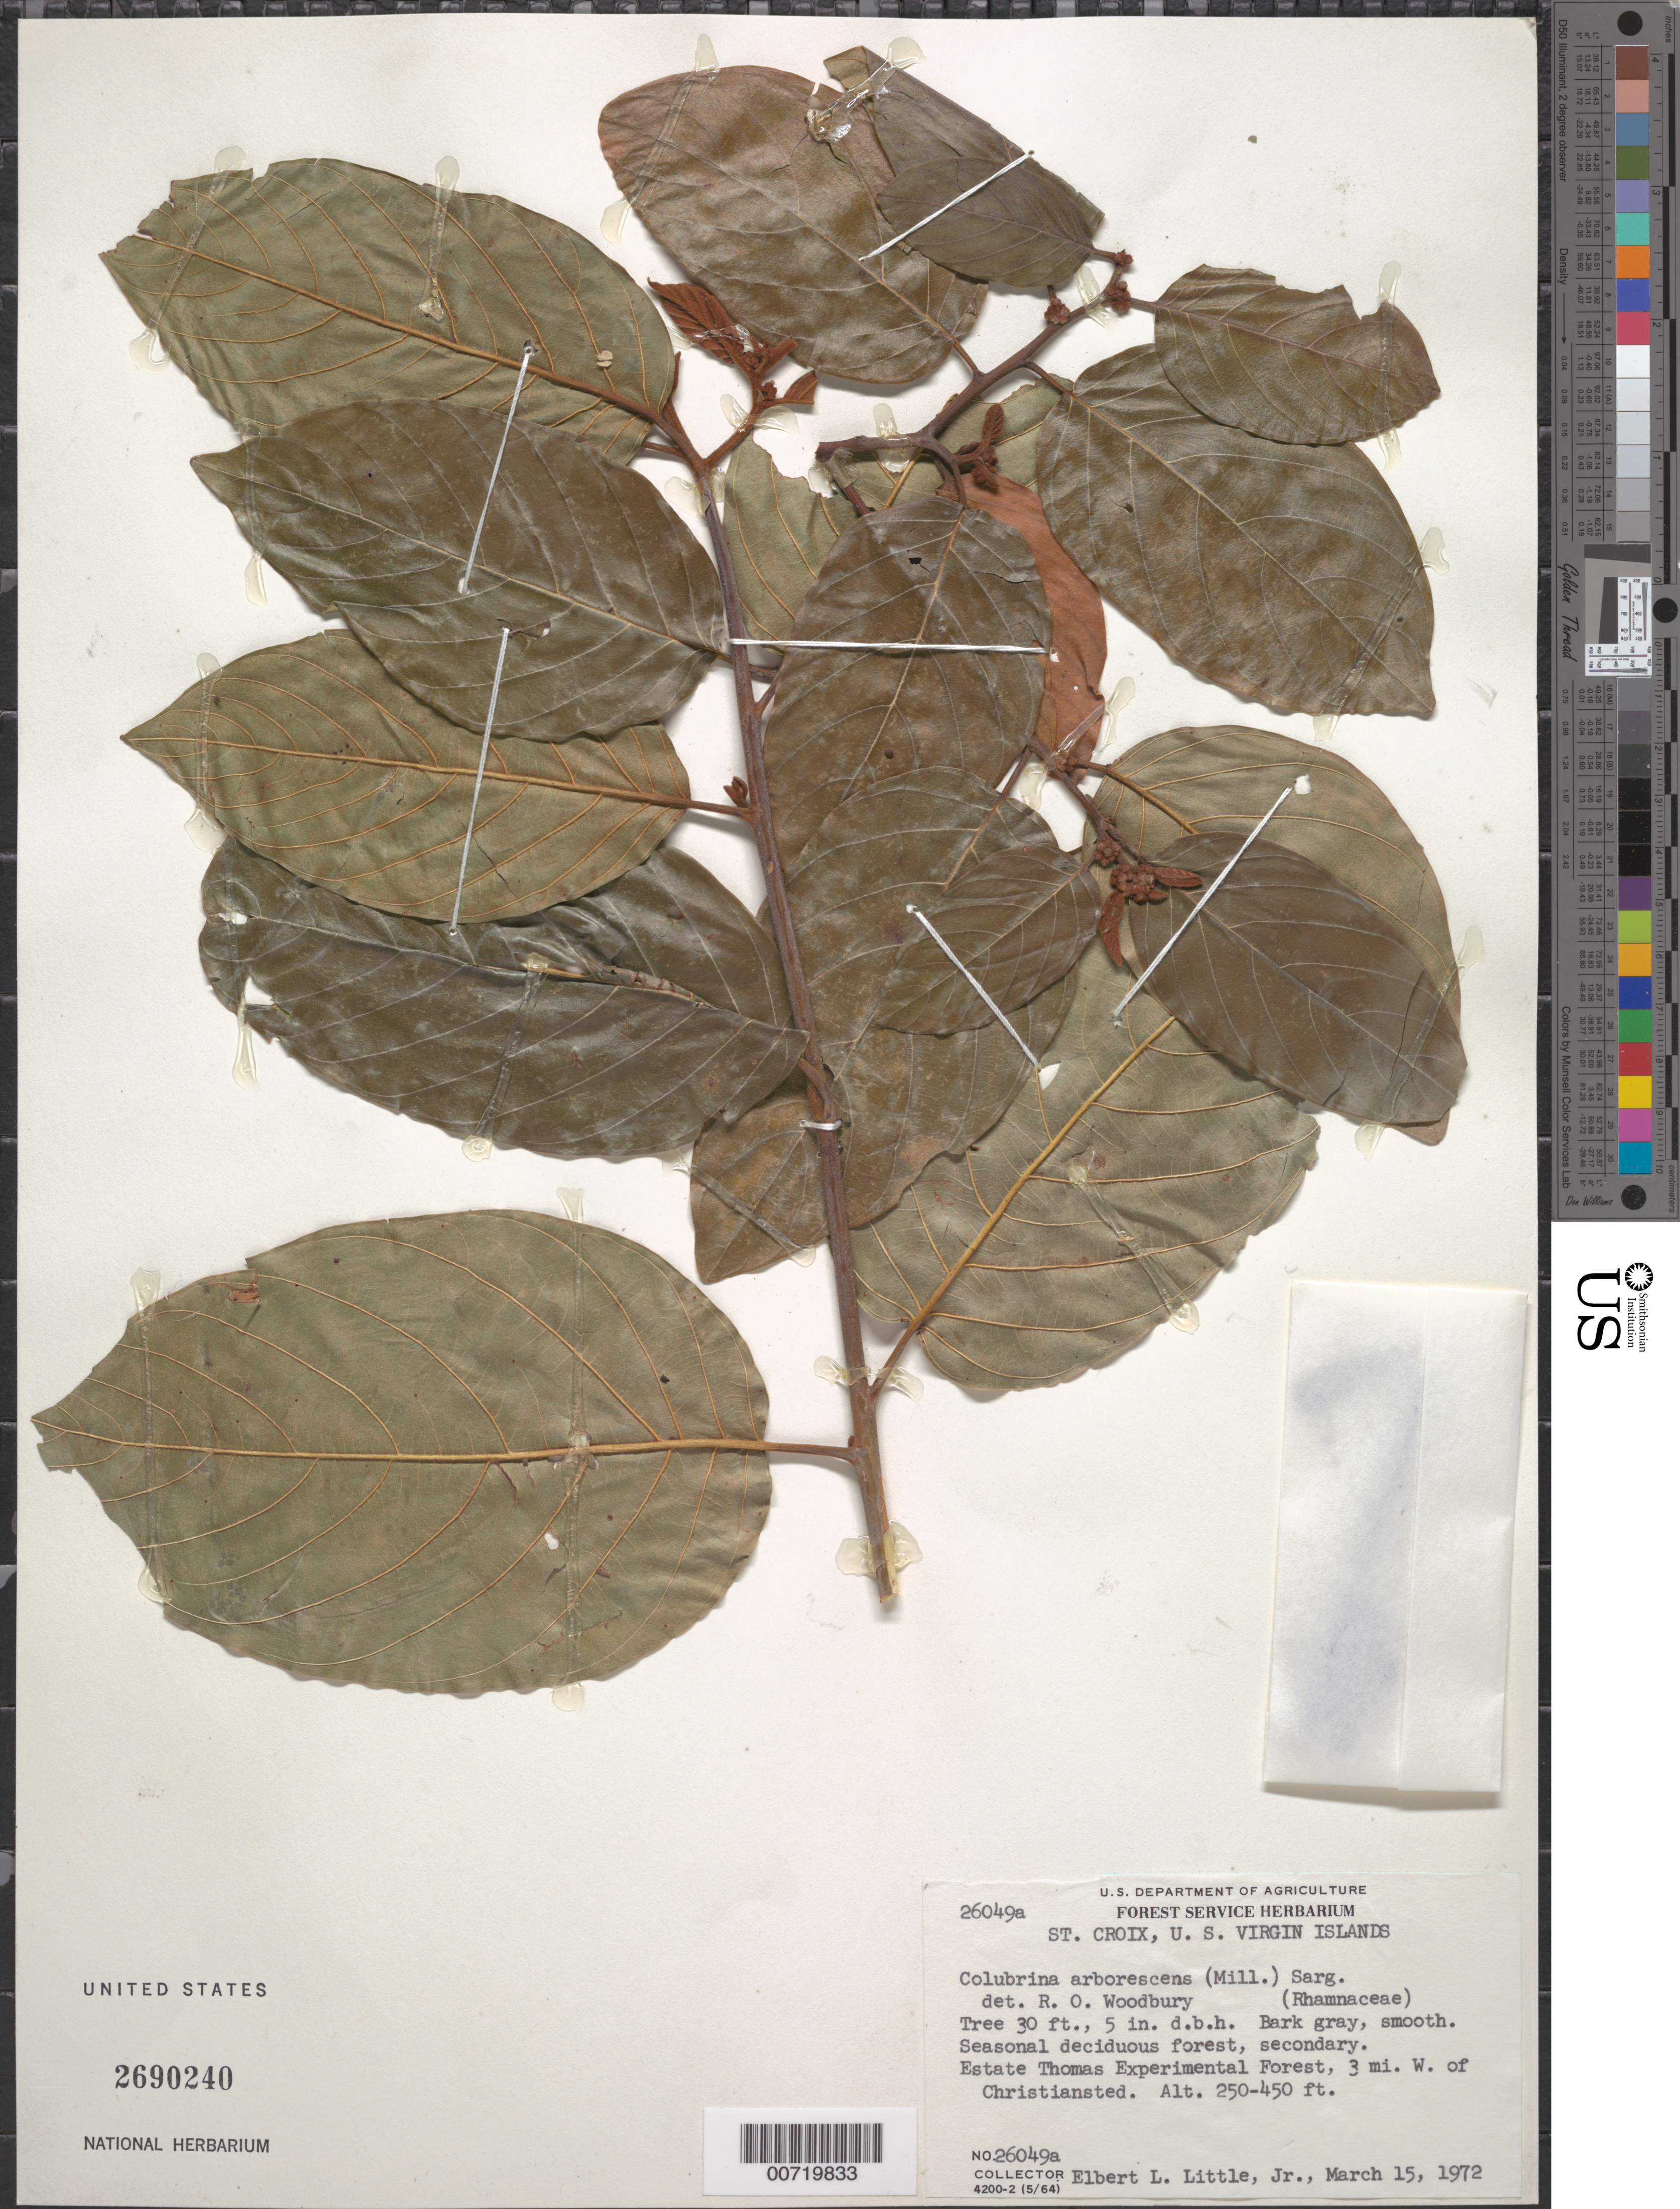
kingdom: Plantae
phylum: Tracheophyta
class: Magnoliopsida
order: Rosales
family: Rhamnaceae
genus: Colubrina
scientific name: Colubrina arborescens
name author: (Mill.) Sarg.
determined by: Woodbury, R. O.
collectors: E. L. Little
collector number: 26049a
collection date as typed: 15 Mar 1972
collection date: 1972-03-15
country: U.S. Virgin Islands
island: St. Croix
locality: Christiansted, 3 mi W of; Estate Thomas Exp. Forest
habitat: Seasonal deciduous forest, secondary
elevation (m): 76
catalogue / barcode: US 2690240